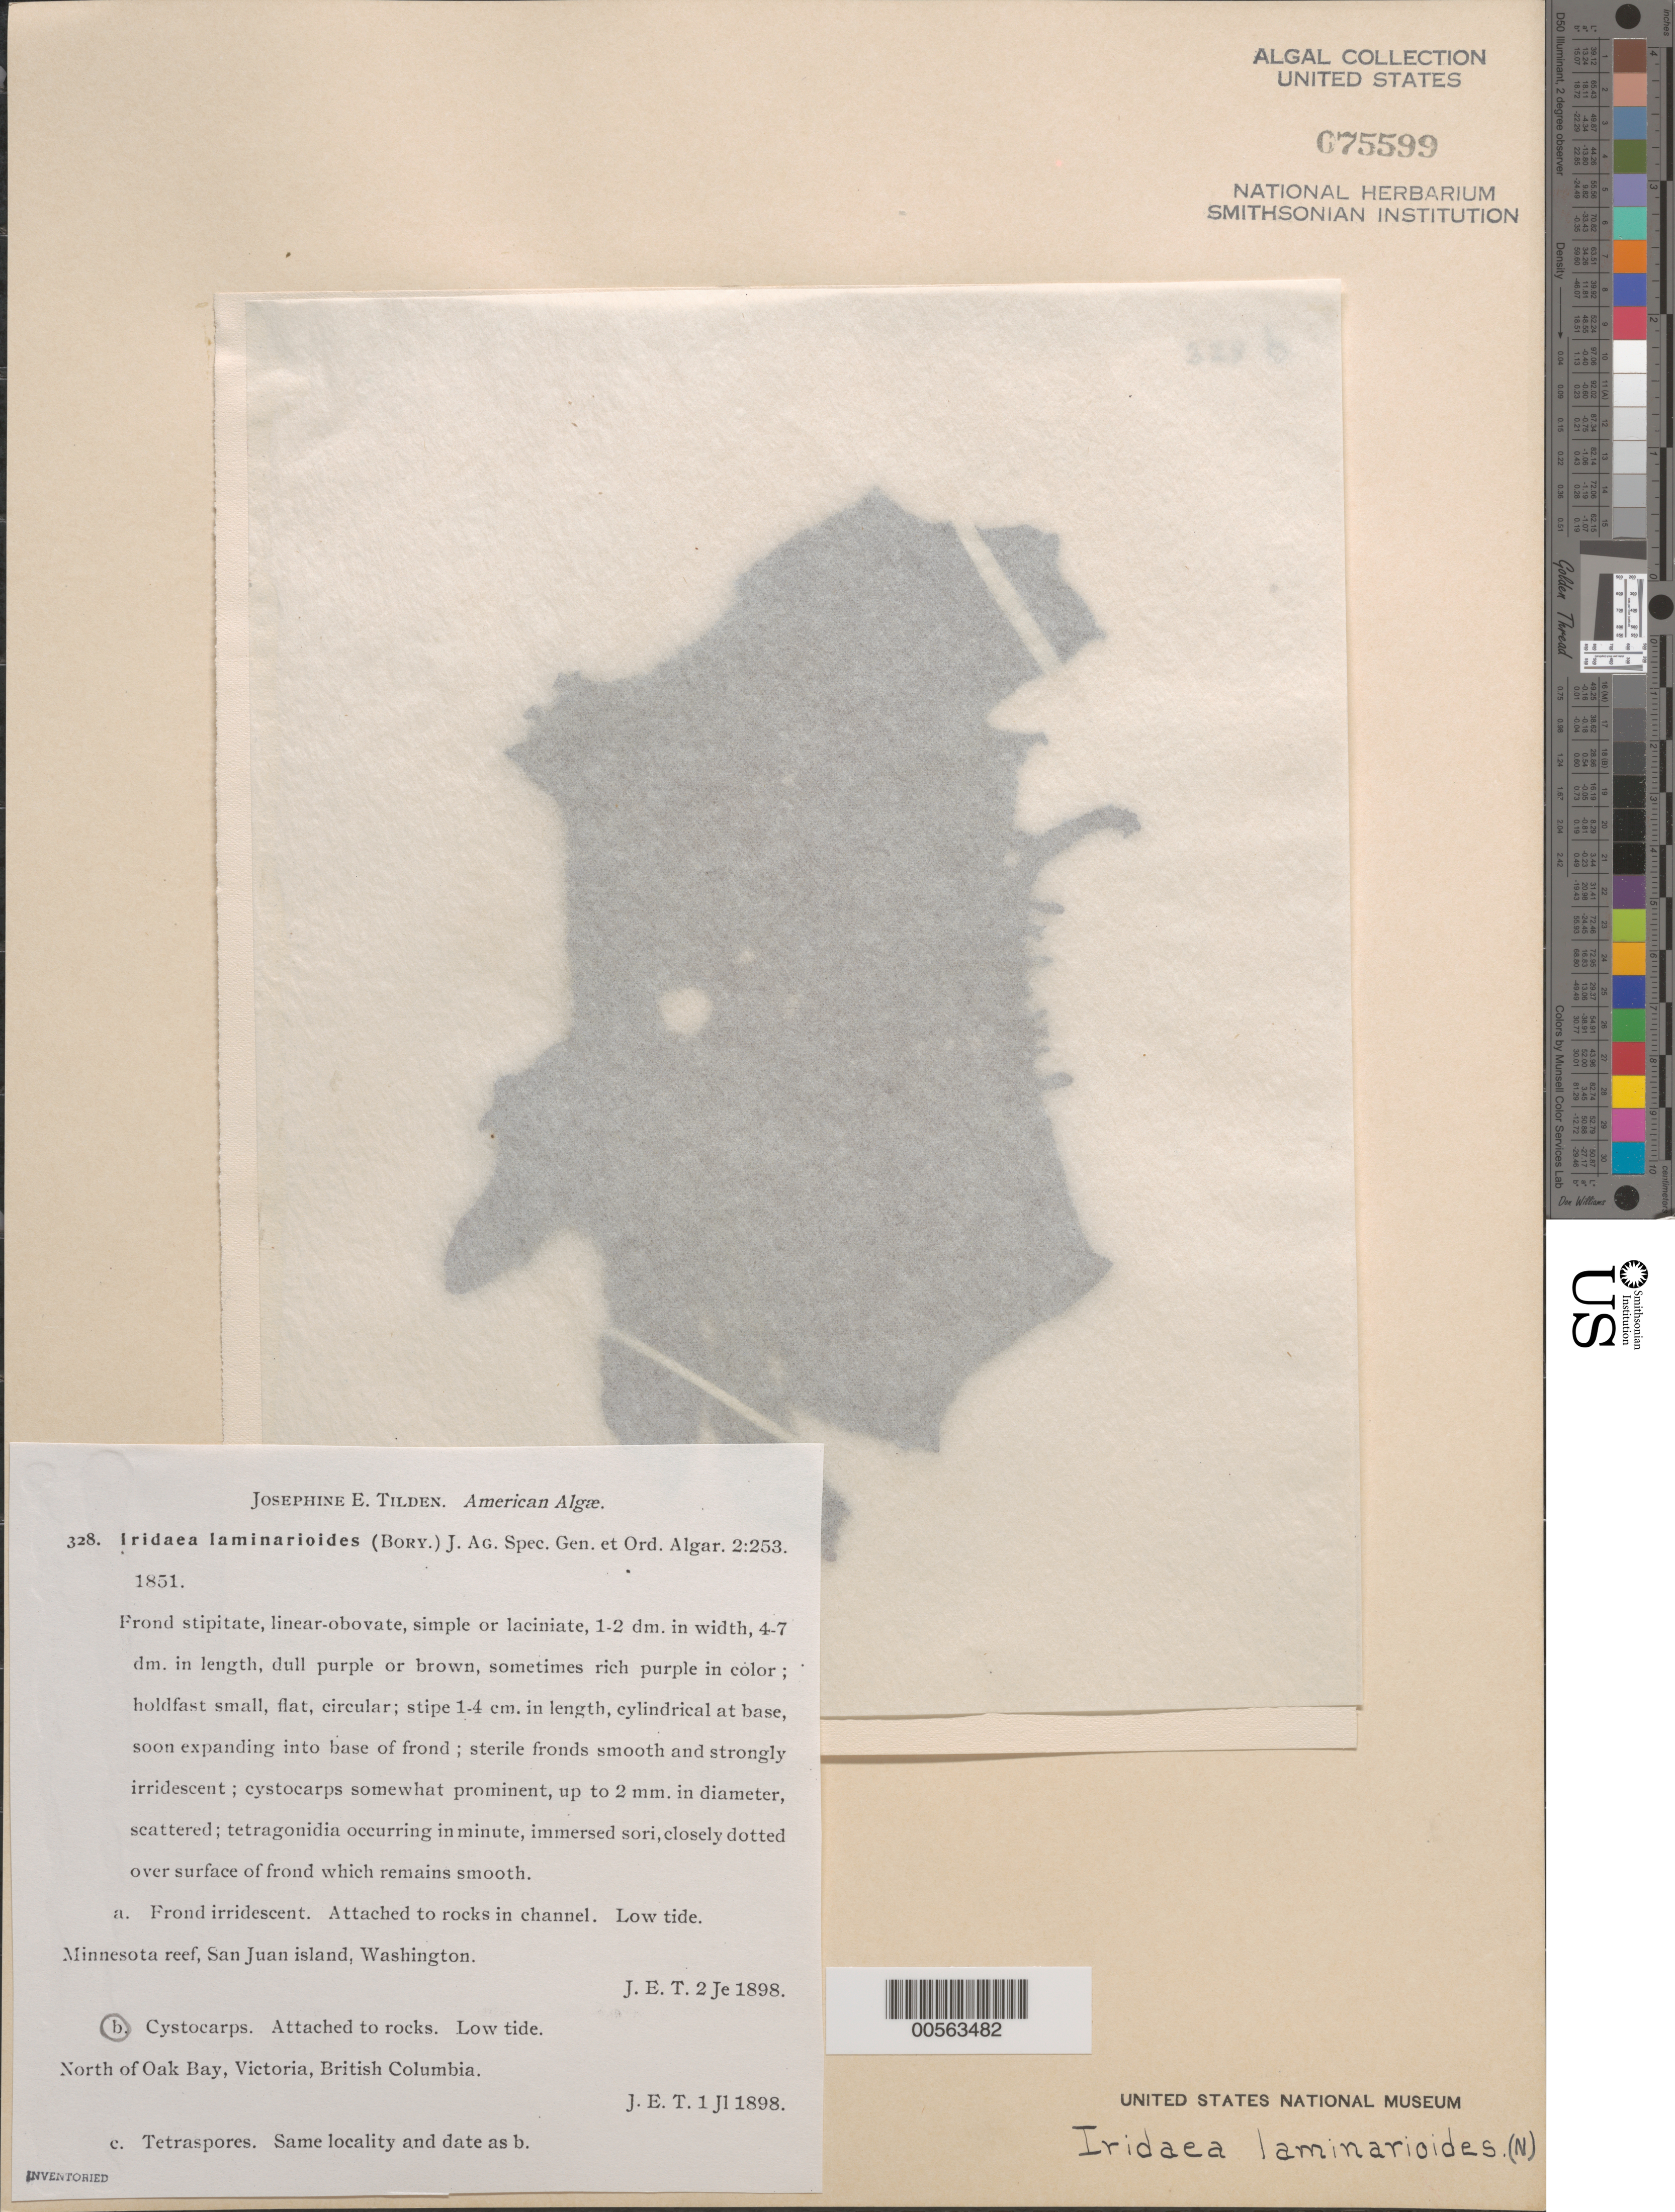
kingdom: Plantae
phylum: Rhodophyta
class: Florideophyceae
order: Gigartinales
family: Gigartinaceae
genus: Mazzaella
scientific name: Mazzaella laminarioides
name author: (Bory) Fredericq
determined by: Algae name updating Project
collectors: J. E. Tilden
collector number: JET 328b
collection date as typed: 01 Jul 1898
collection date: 1898-07-01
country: Canada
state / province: British Columbia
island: Vancouver Island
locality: Victoria, north of Oak Bay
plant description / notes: Tilden, American Algae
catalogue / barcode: US 75599